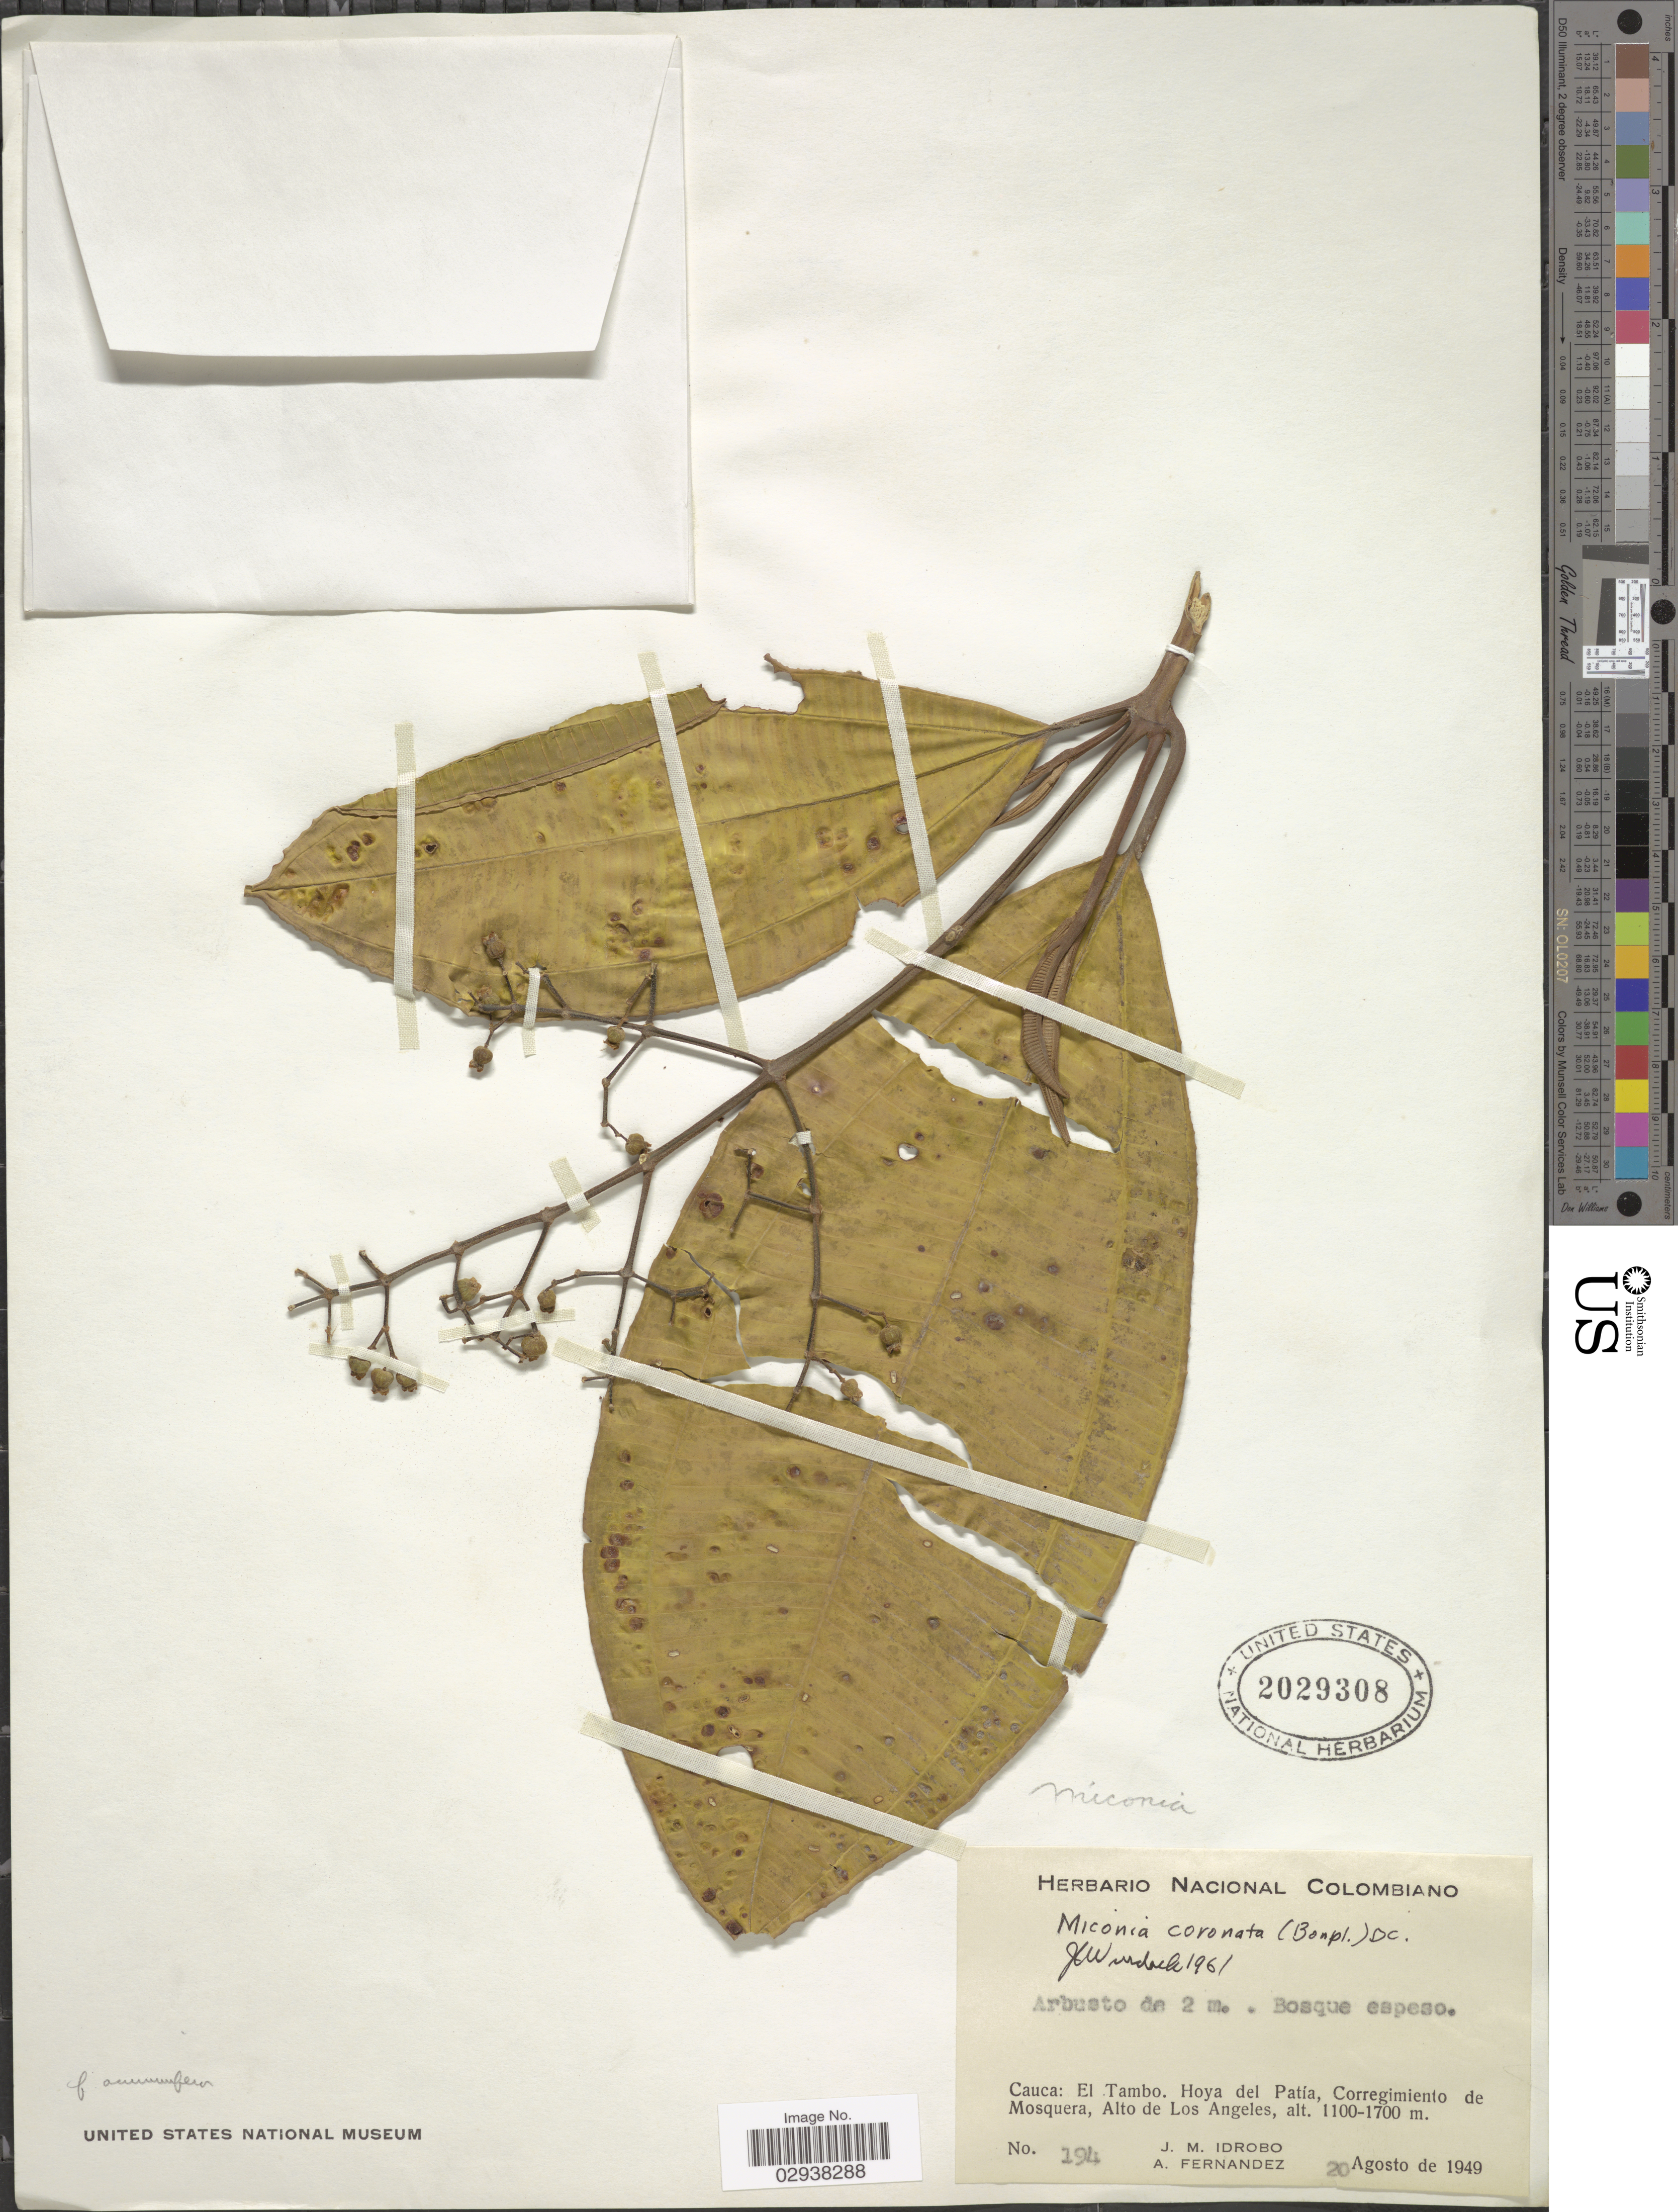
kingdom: Plantae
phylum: Tracheophyta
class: Magnoliopsida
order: Myrtales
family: Melastomataceae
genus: Miconia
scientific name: Miconia coronata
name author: (Bonpl.) DC.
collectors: J. M. Idrobo & A. Fernandez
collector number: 194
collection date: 1949-08-20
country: Colombia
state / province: Cauca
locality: El Tambo. Hoya del Patía, Corregimiento de Mosquera, Alto de Los Angeles.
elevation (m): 1100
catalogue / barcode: US 2029308